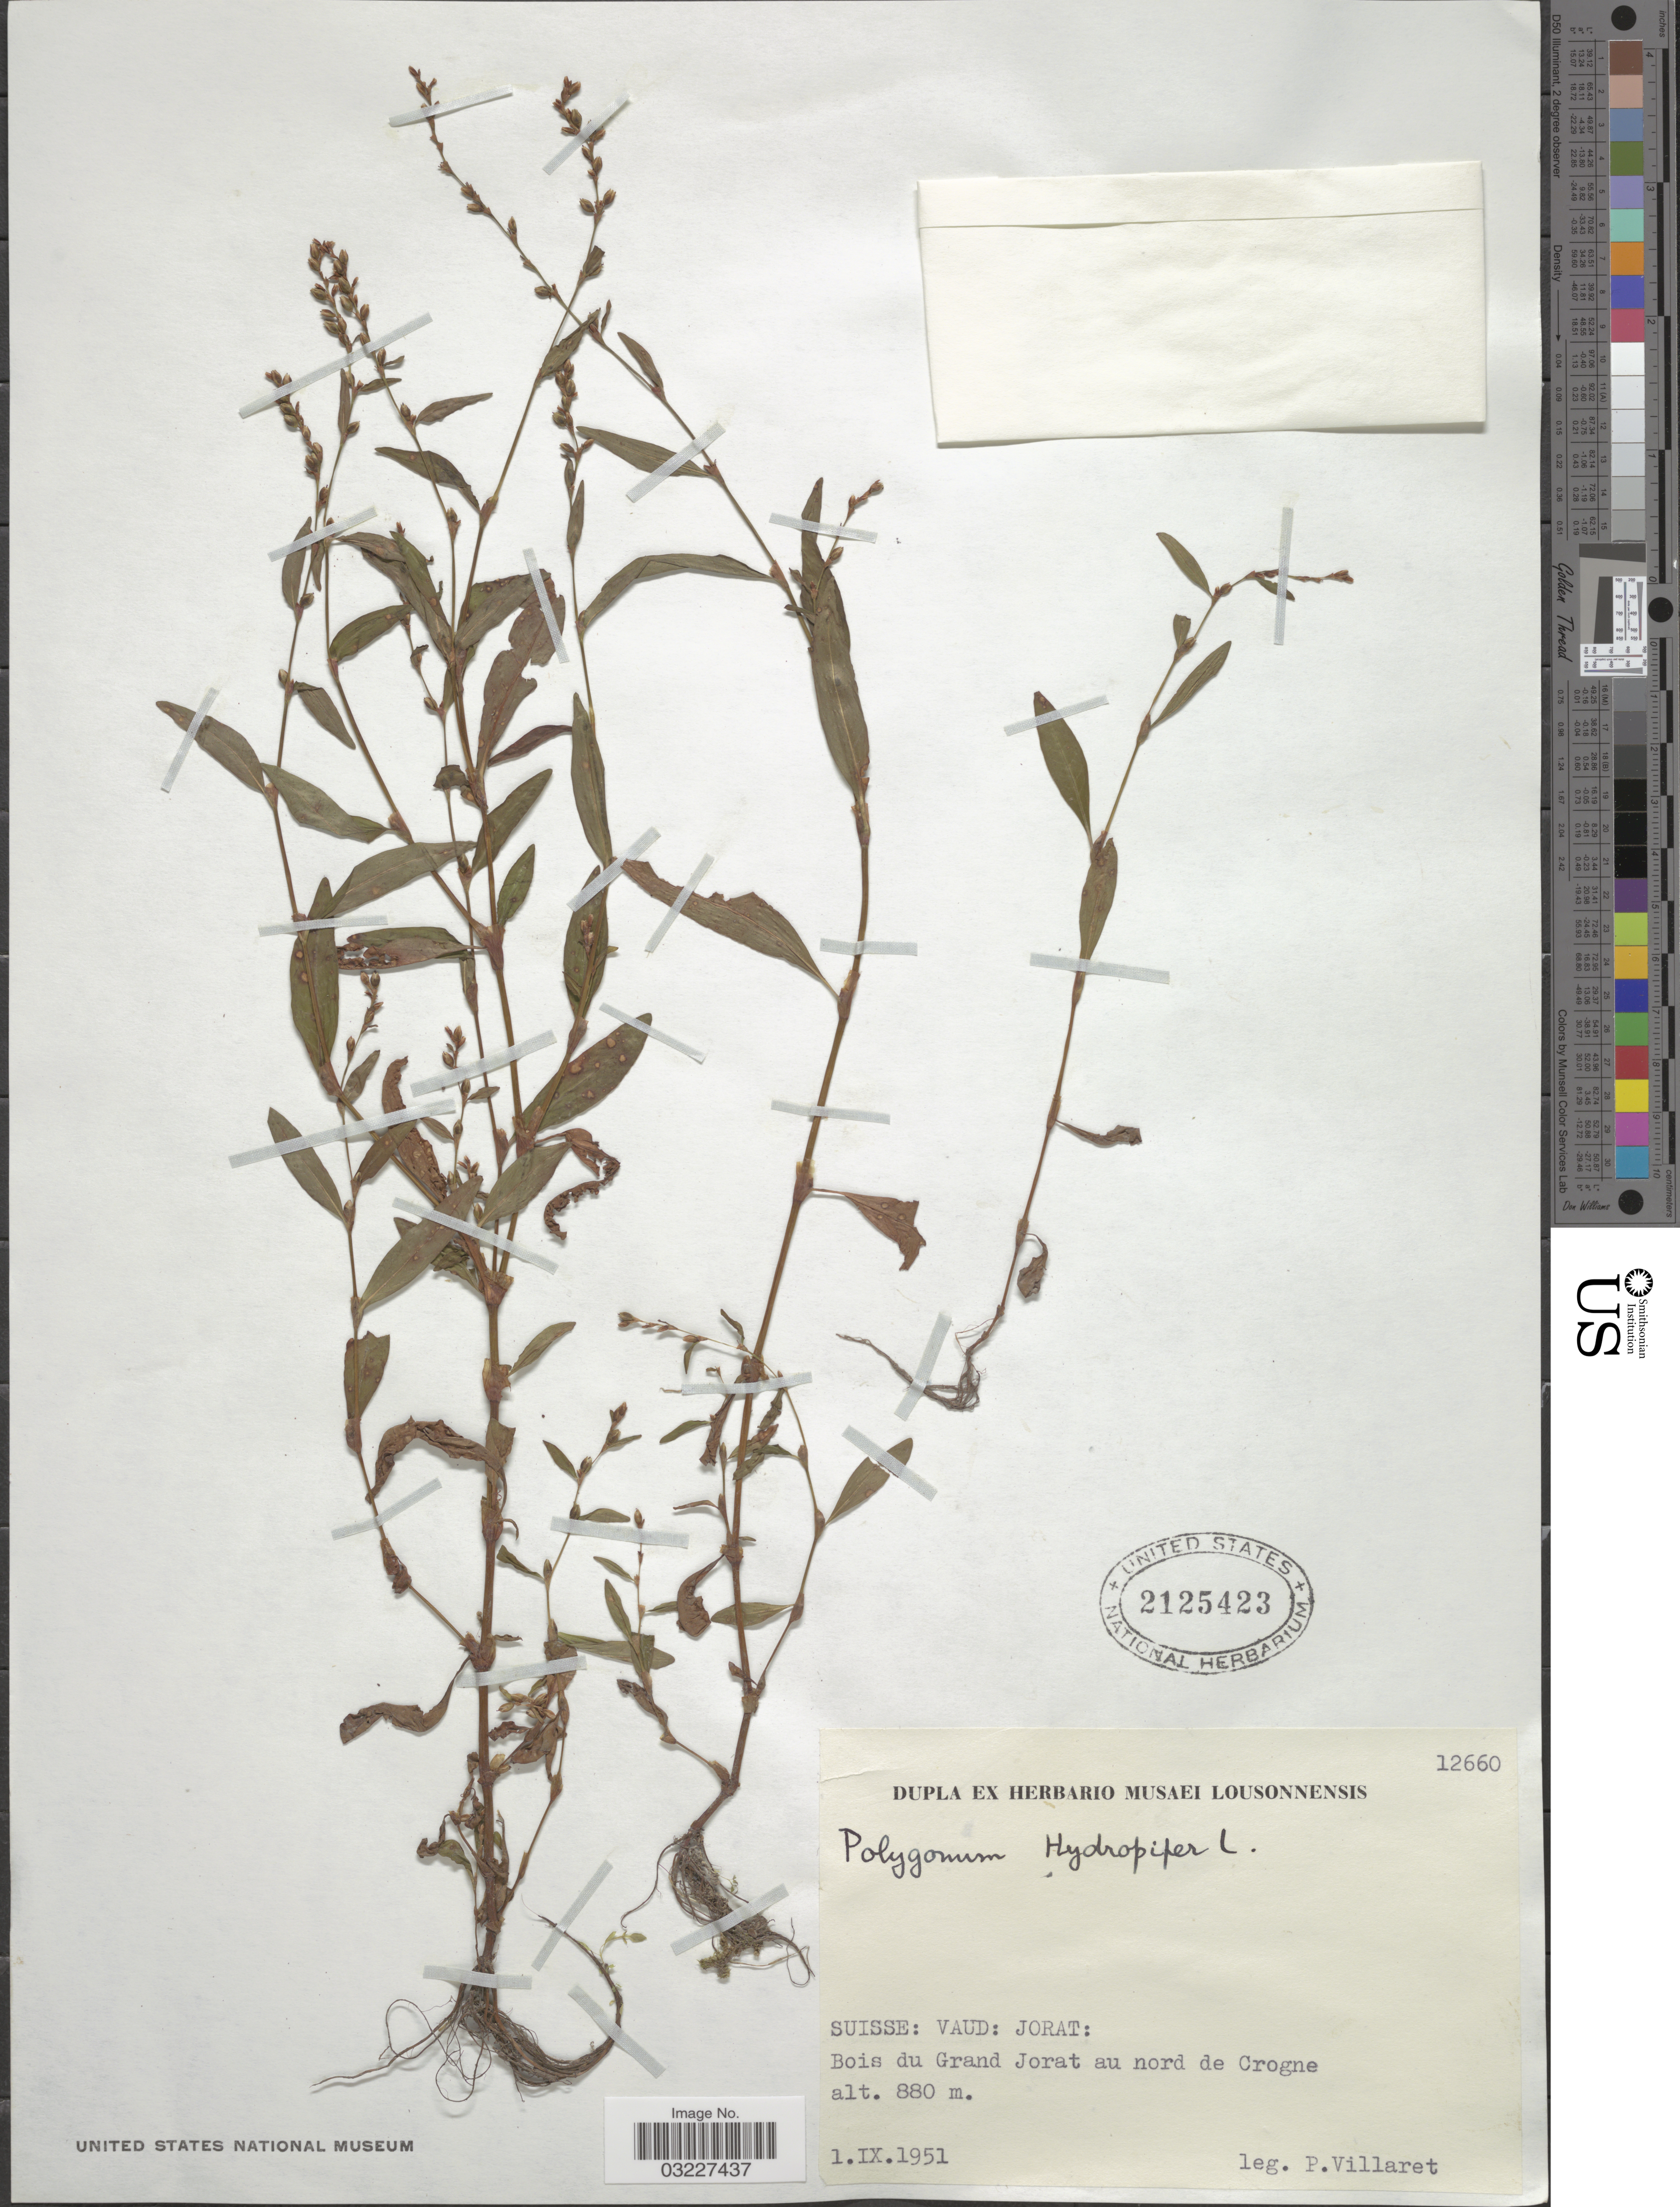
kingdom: Plantae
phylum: Tracheophyta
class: Magnoliopsida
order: Caryophyllales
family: Polygonaceae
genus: Polygonum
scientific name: Polygonum hydropiper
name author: L.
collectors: P. Villaret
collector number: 12660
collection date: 1951-09-01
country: Switzerland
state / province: Vaud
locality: Suisse: Vaud: Jorat: Bois du Grand Jorat au nord de Crogne.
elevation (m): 880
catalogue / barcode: US 2125423